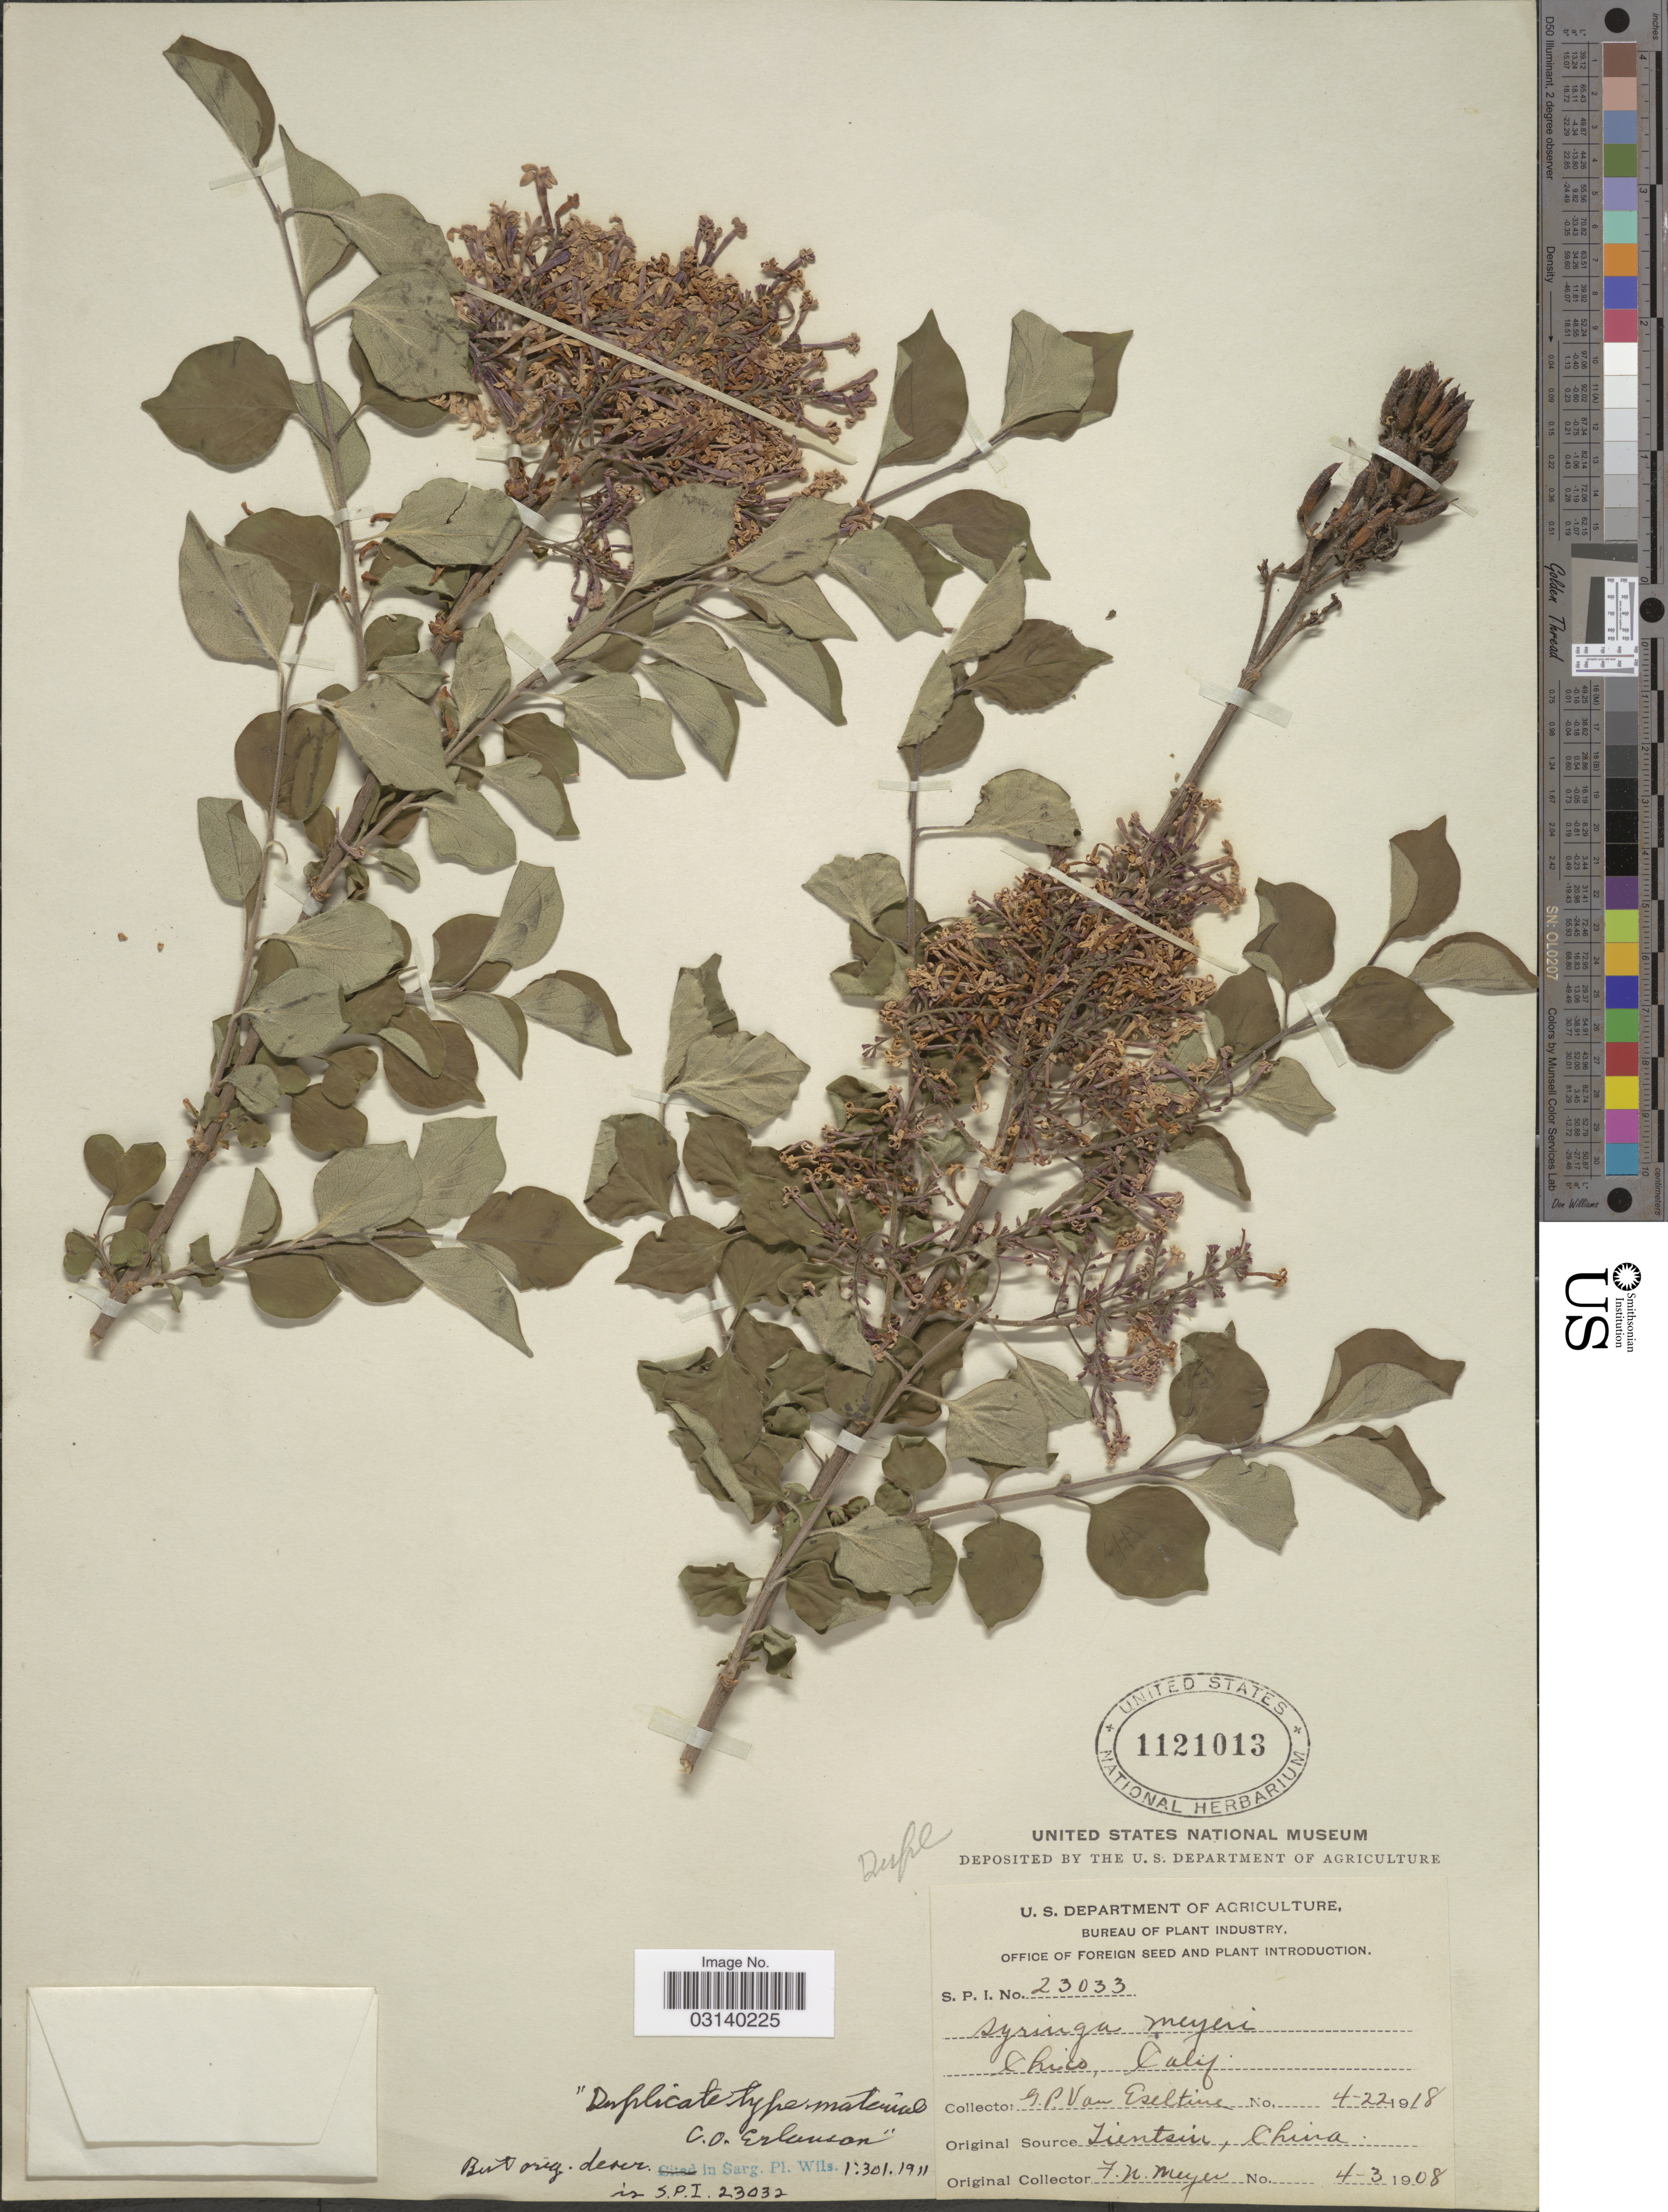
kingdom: Plantae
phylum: Tracheophyta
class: Magnoliopsida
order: Lamiales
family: Oleaceae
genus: Syringa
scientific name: Syringa pubescens subsp. pubescens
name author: Turcz.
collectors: F. N. Meyer & G. P. Van Eseltine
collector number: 23033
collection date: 1908-04-03/1918-04-22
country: China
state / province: Tianjin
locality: Tientsin.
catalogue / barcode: US 1121013